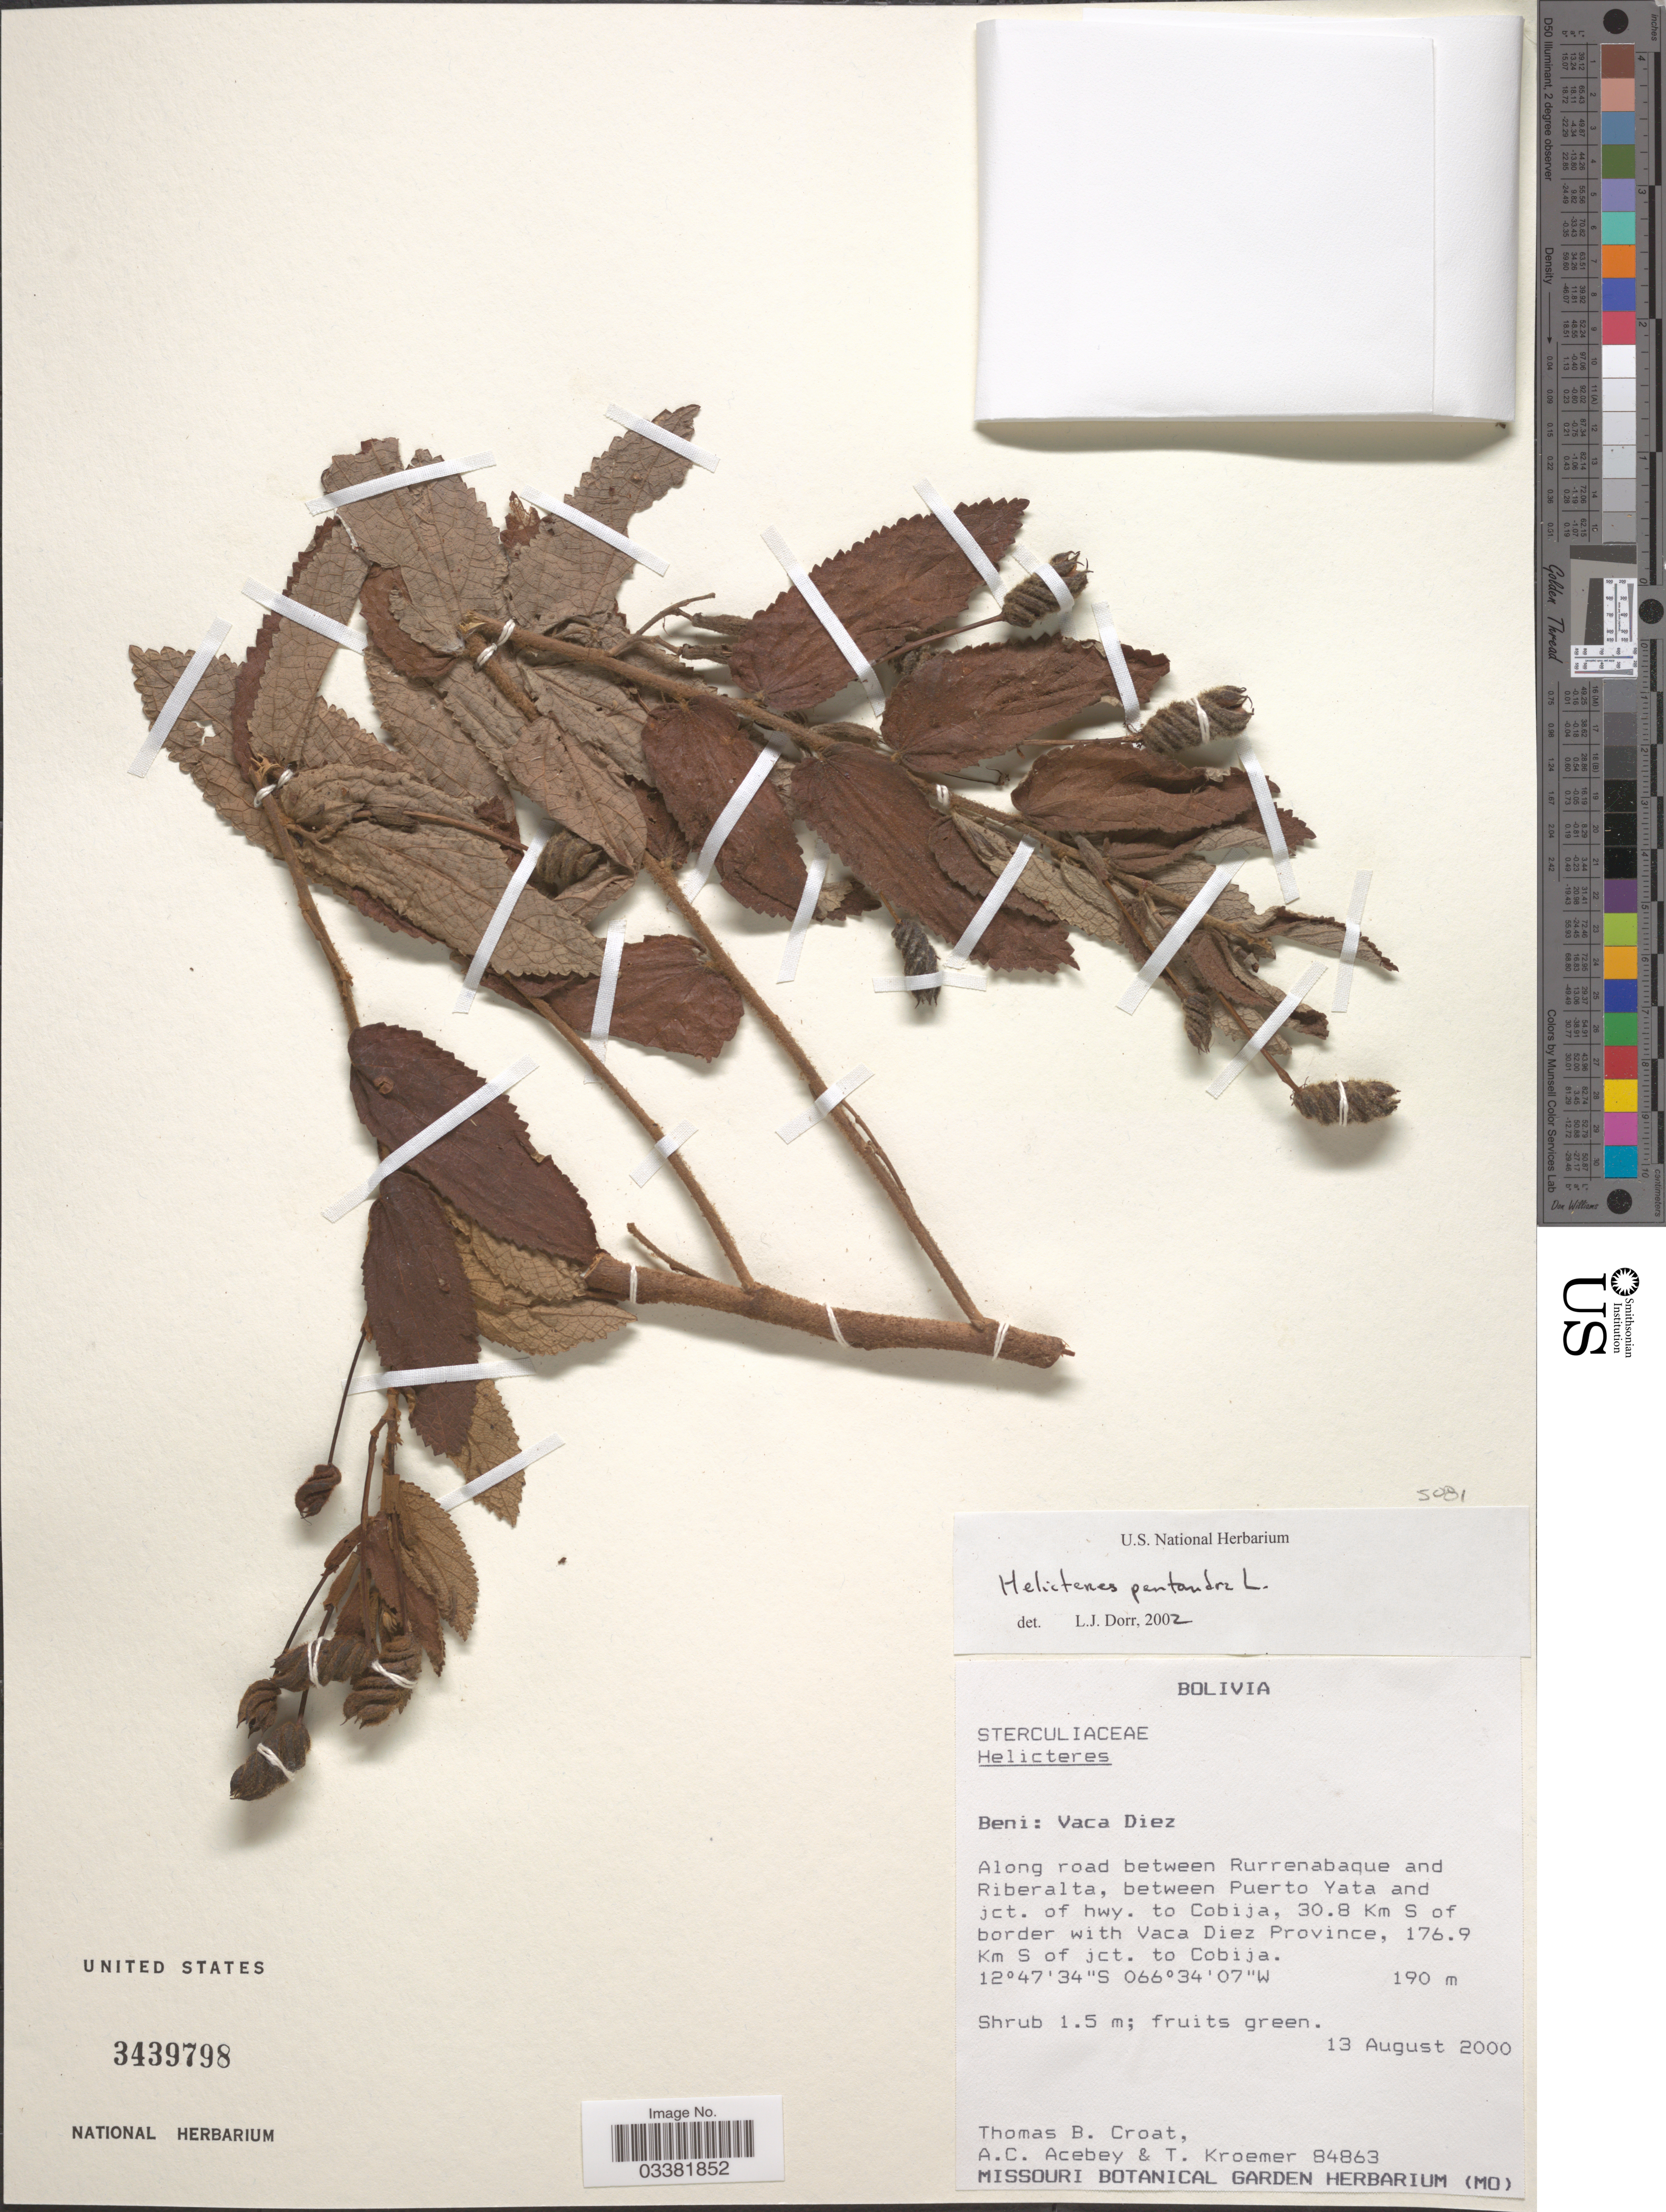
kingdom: Plantae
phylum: Tracheophyta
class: Magnoliopsida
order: Malvales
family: Malvaceae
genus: Helicteres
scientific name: Helicteres pentandra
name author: L.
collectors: T. B. Croat, A. Acebey & T. Kroemer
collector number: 84863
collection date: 2000-08-13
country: Bolivia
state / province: Beni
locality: Vaca Diez. Along road between Rurrenabaque and Riberalta, between Puerto Yata and jct. of hwy. to Cobija, 30.8 Km S of border with Vaca Diez Province, 176.9 Km S of jct. to Cobija.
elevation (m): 190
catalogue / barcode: US 3439798